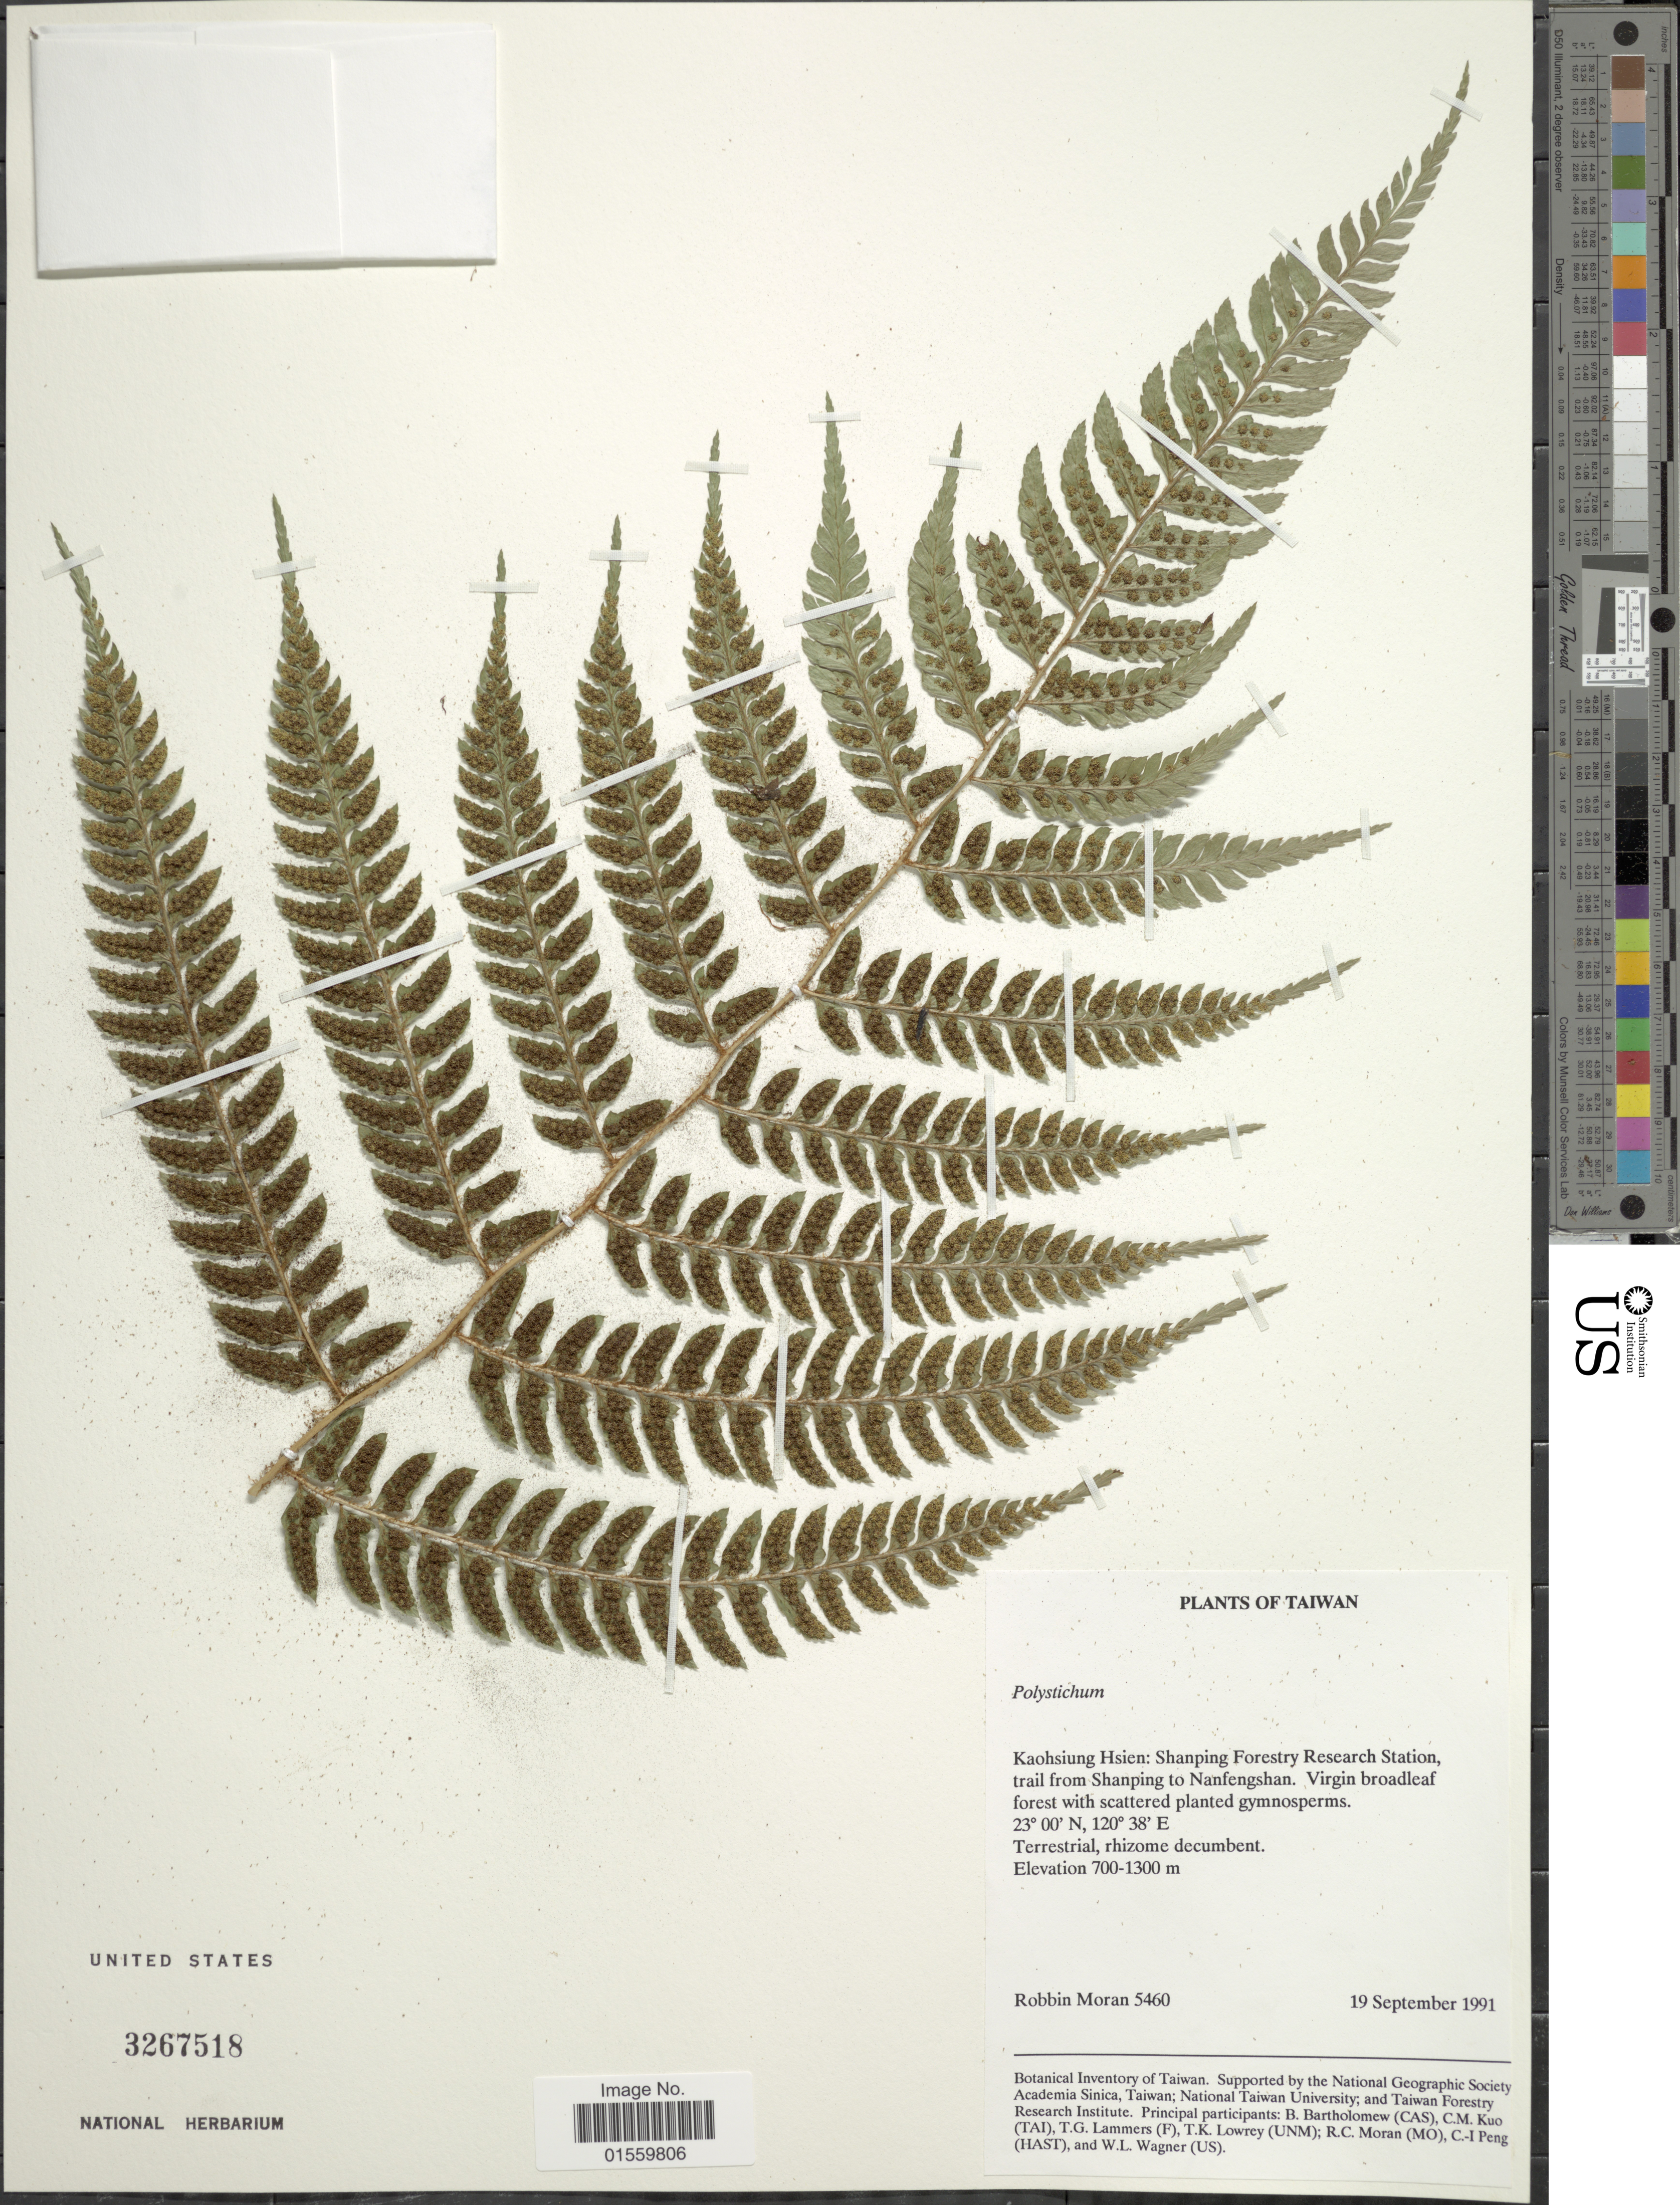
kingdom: Plantae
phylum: Tracheophyta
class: Polypodiopsida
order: Polypodiales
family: Dryopteridaceae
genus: Polystichum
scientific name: Polystichum sp.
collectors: R. C. Moran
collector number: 5460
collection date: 1991-09-19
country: Taiwan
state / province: Kaohsiung City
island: Taiwan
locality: Kaohsiung Hsien: Shanping Forestry Research Station, trail from Shanping to Nanfengshan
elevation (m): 700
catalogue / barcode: US 3267518